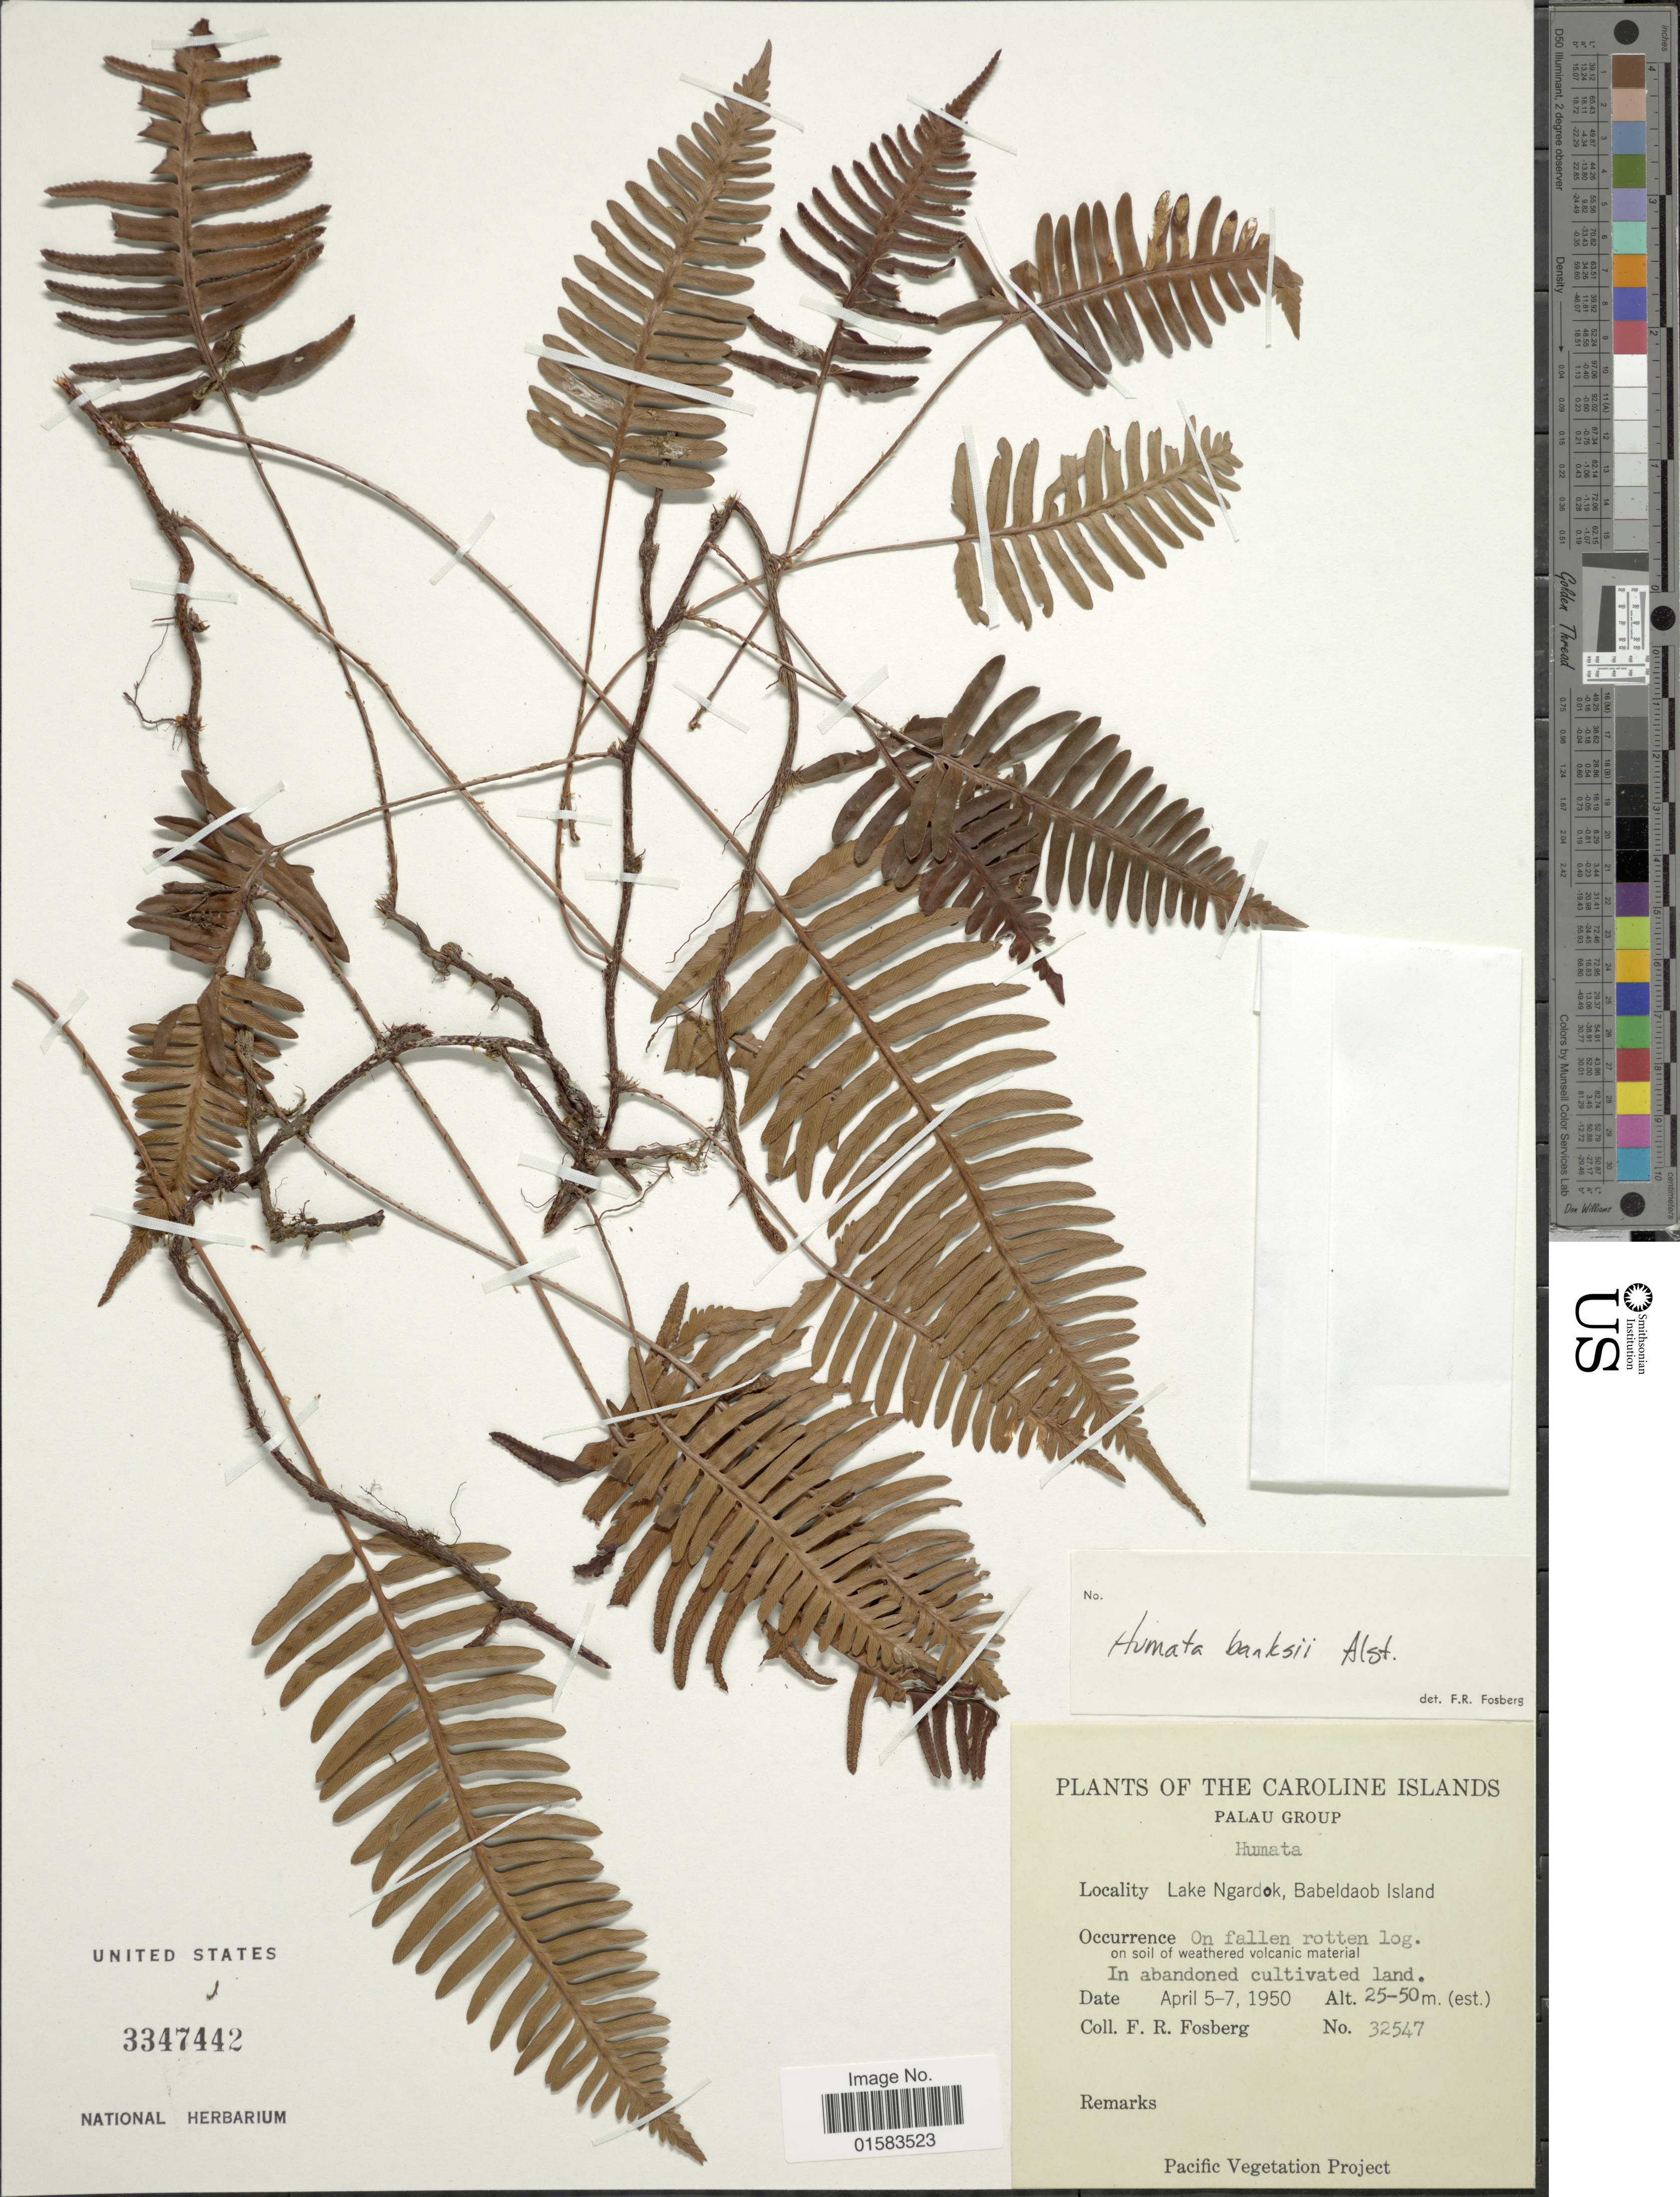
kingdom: Plantae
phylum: Tracheophyta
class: Polypodiopsida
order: Polypodiales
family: Davalliaceae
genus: Davallia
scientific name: Davallia pectinata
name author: Sm.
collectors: F. R. Fosberg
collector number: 32547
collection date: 1970-04-05/1970-04-07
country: Palau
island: Babeldaob [Babelthuap]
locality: Lake Ngardok, Babeldaob Islands, The Caroline Islands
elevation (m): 25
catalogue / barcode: US 3347442